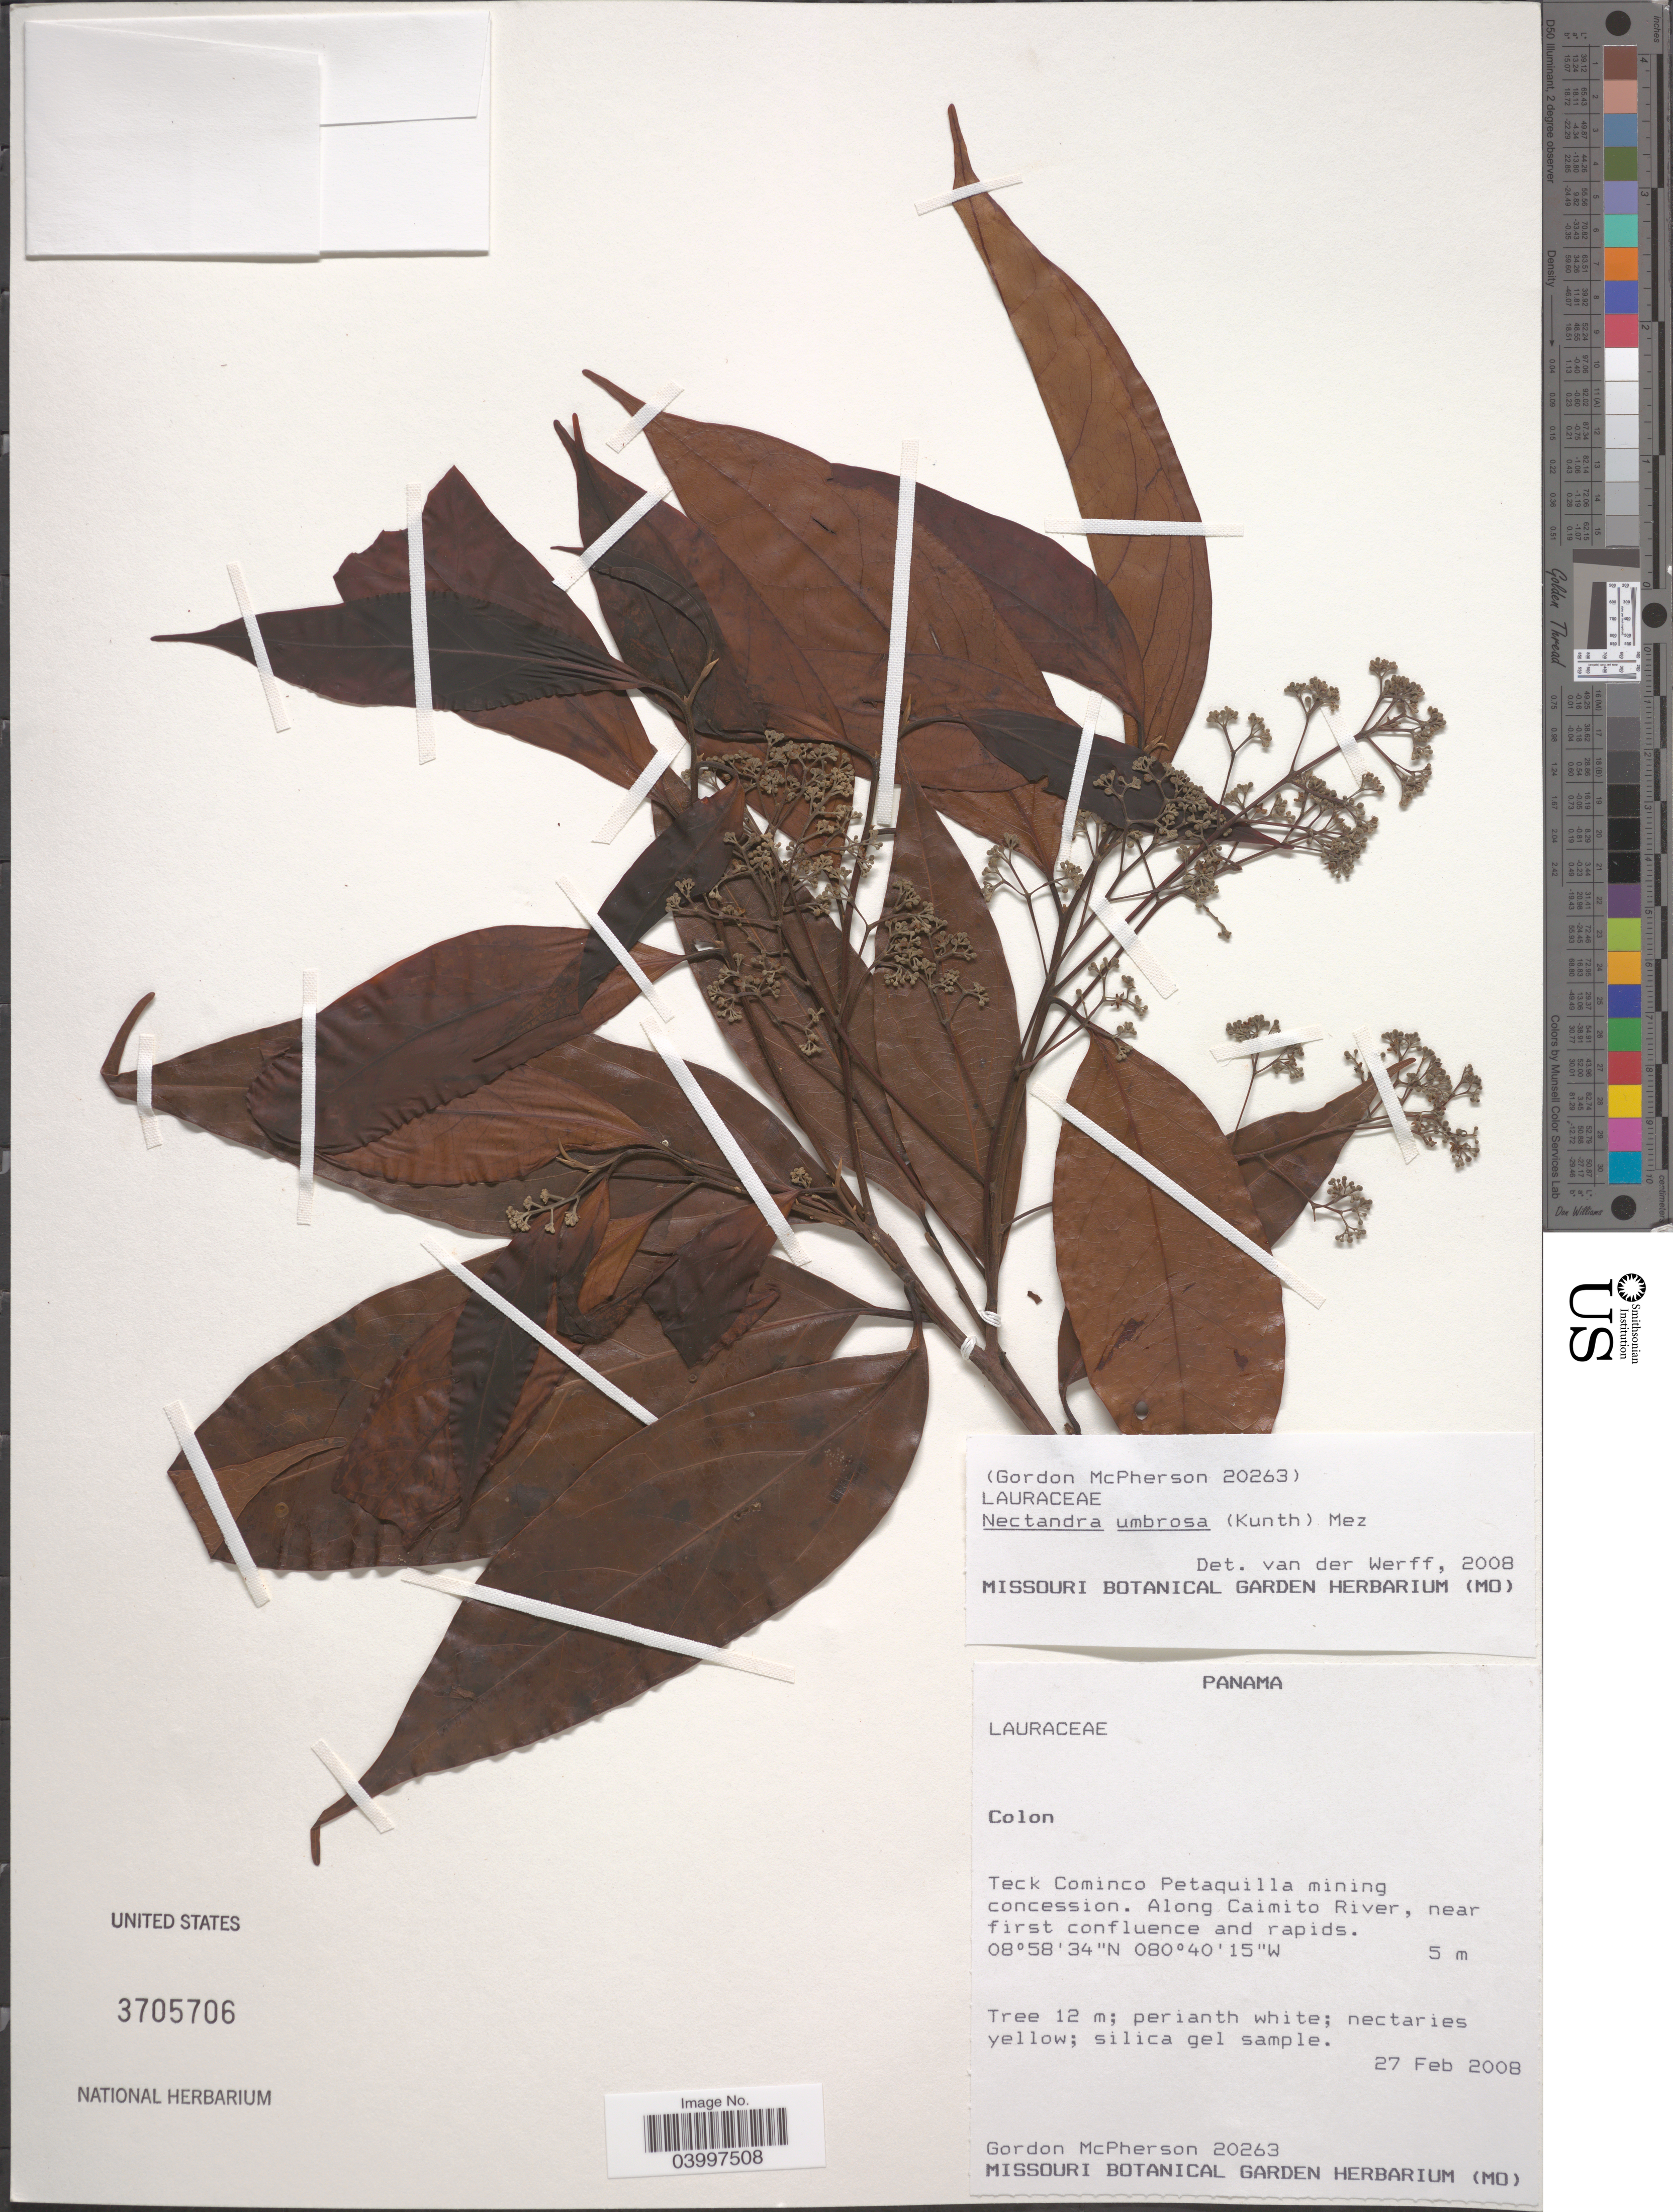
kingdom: Plantae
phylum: Tracheophyta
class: Magnoliopsida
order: Laurales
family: Lauraceae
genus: Nectandra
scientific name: Nectandra umbrosa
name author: (Kunth) Mez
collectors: G. McPherson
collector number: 20263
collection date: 2008-02-27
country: Panama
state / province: Colón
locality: Teck Cominco Petaquilla mining concession. Along Caimito River, near first confluence and rapids.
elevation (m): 5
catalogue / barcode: US 3705706